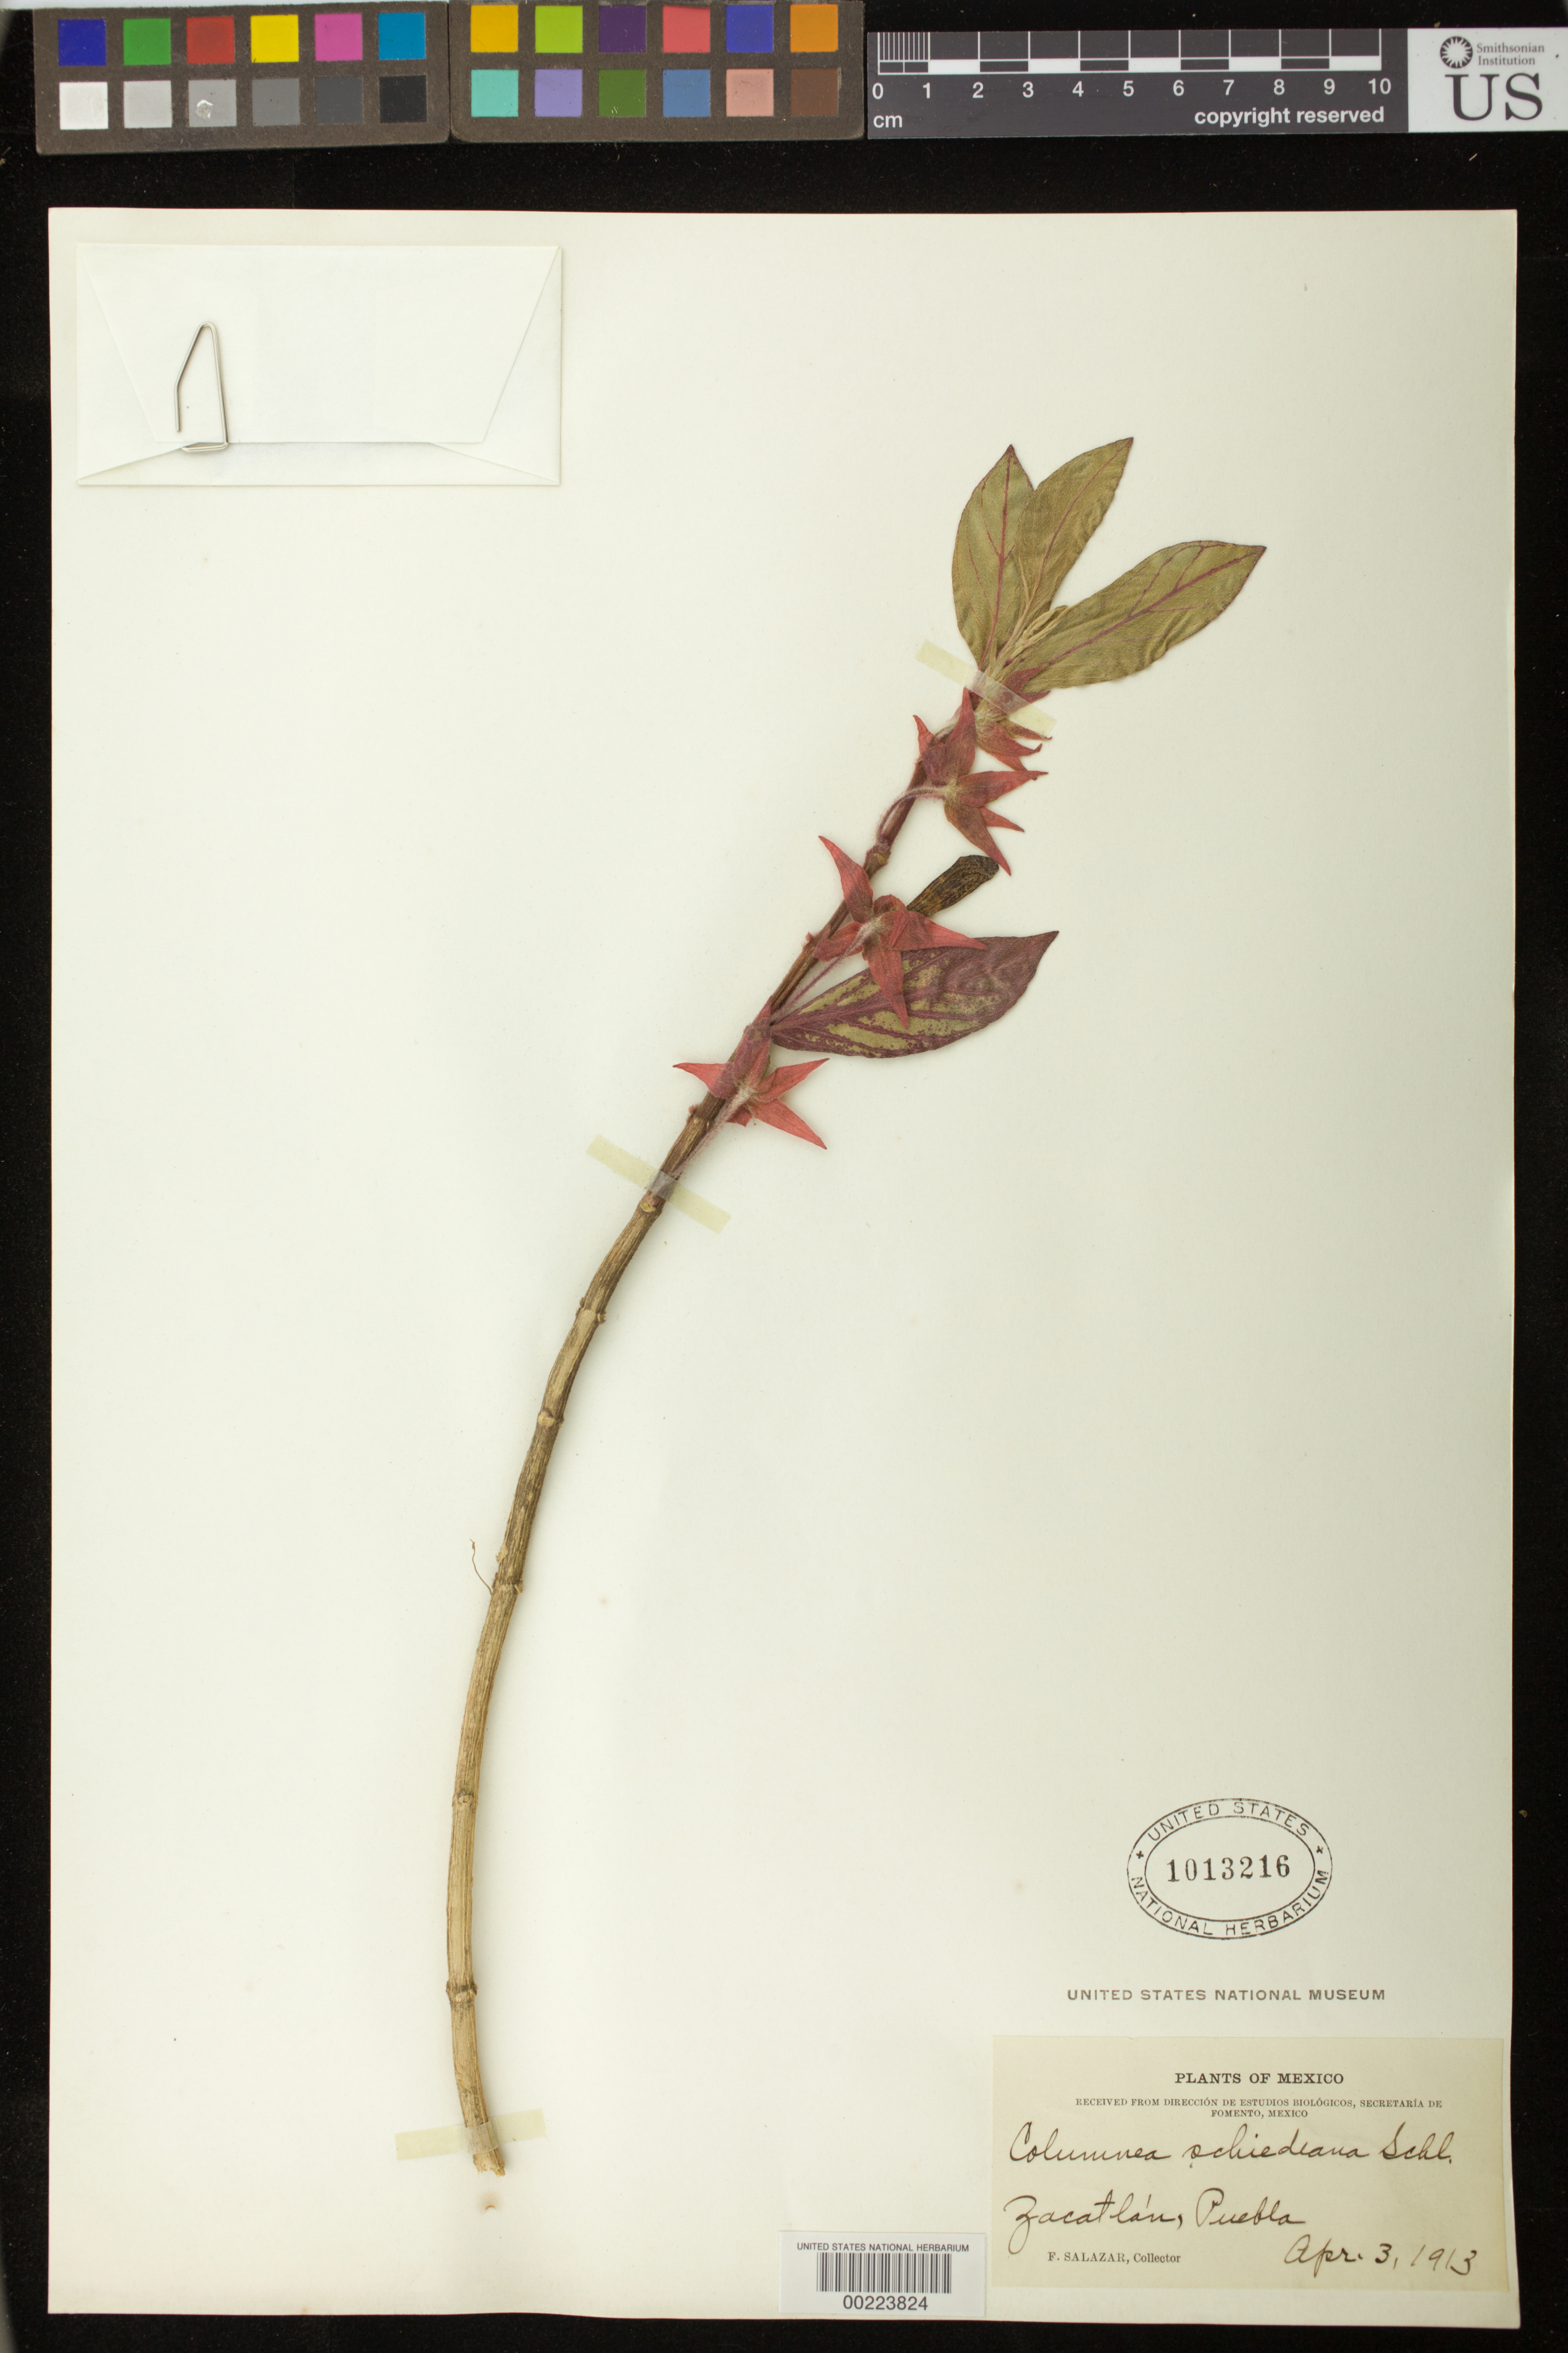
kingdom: Plantae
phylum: Tracheophyta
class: Magnoliopsida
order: Lamiales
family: Gesneriaceae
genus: Columnea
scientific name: Columnea schiedeana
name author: Schltdl.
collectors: F. Salazar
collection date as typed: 03 Apr 1913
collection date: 1913-04-03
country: Mexico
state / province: Puebla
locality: Zacatlan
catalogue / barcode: US 1013216